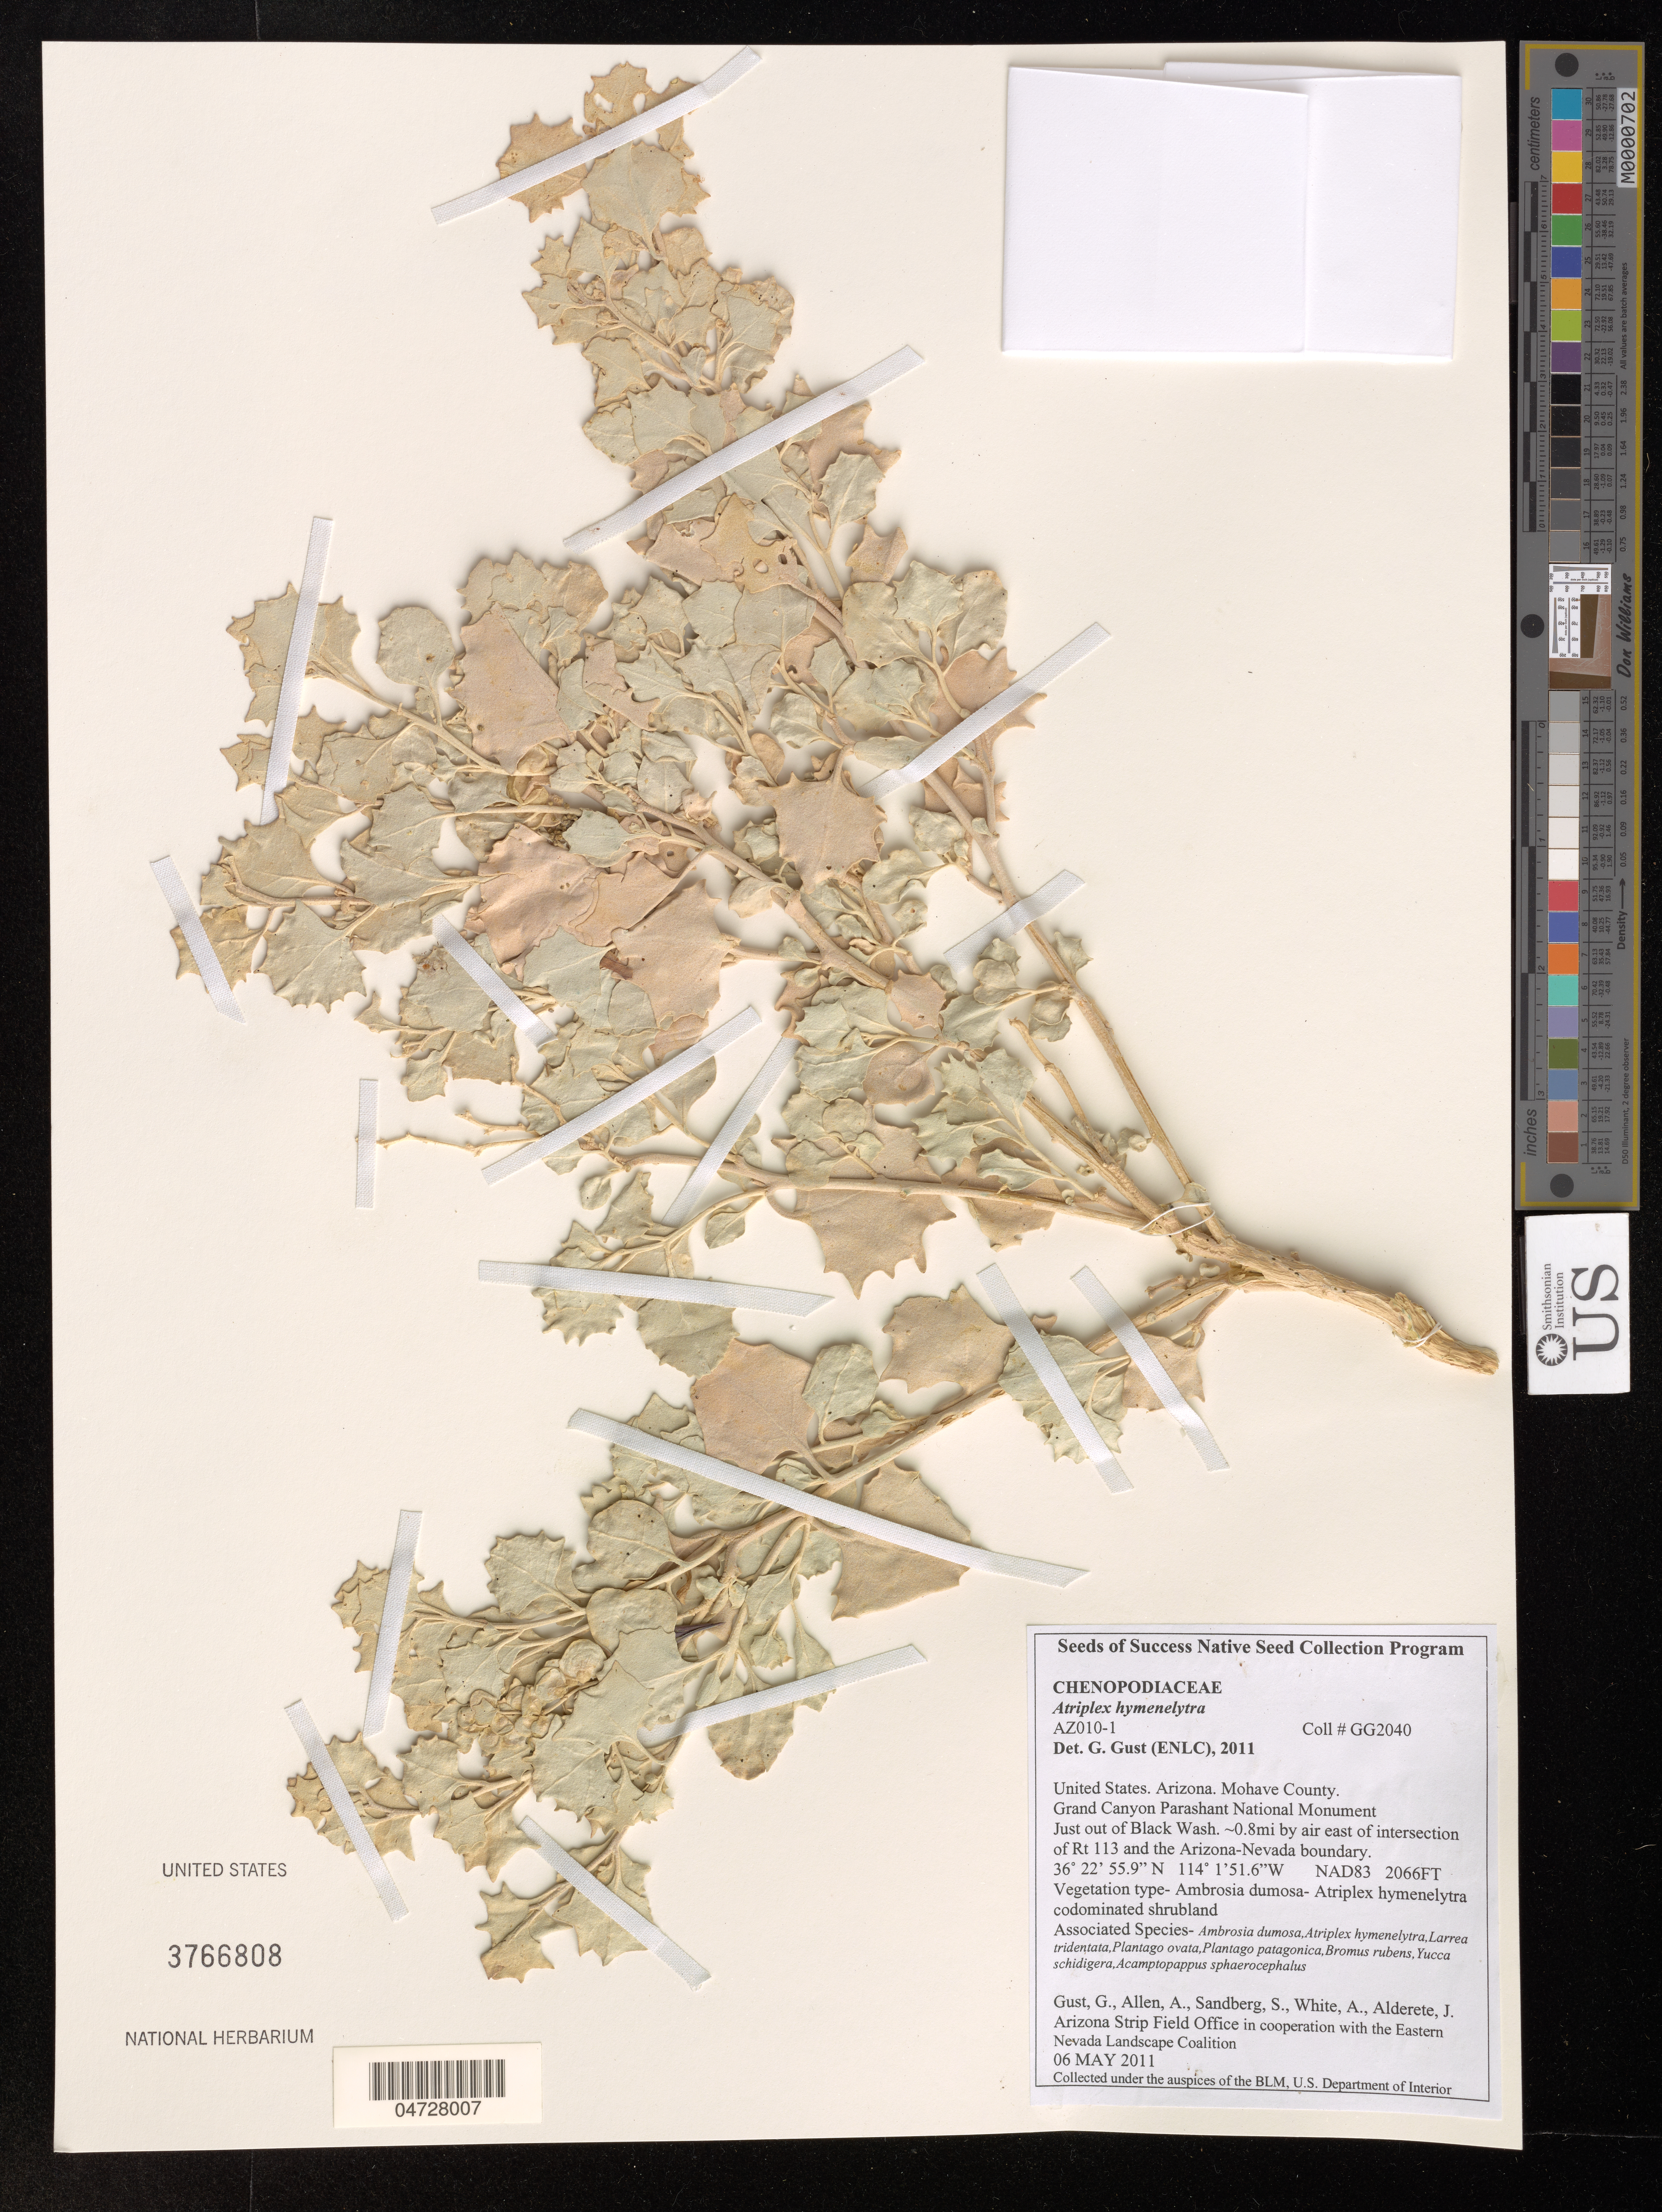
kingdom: Plantae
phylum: Tracheophyta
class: Magnoliopsida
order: Caryophyllales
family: Amaranthaceae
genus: Atriplex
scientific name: Atriplex hymenelytra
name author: (Torr.) S. Watson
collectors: G. Gust, A. Allen & S. Sandberg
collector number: GG2040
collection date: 2011-05-06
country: United States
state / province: Arizona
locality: Mohave County. Grand Canyon Parashant National Monument Just out of Black Wash. ~0.8mi by air east of intersection of Rt 113 and the Arizona-Nevada boundary.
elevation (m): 630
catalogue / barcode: US 3766808